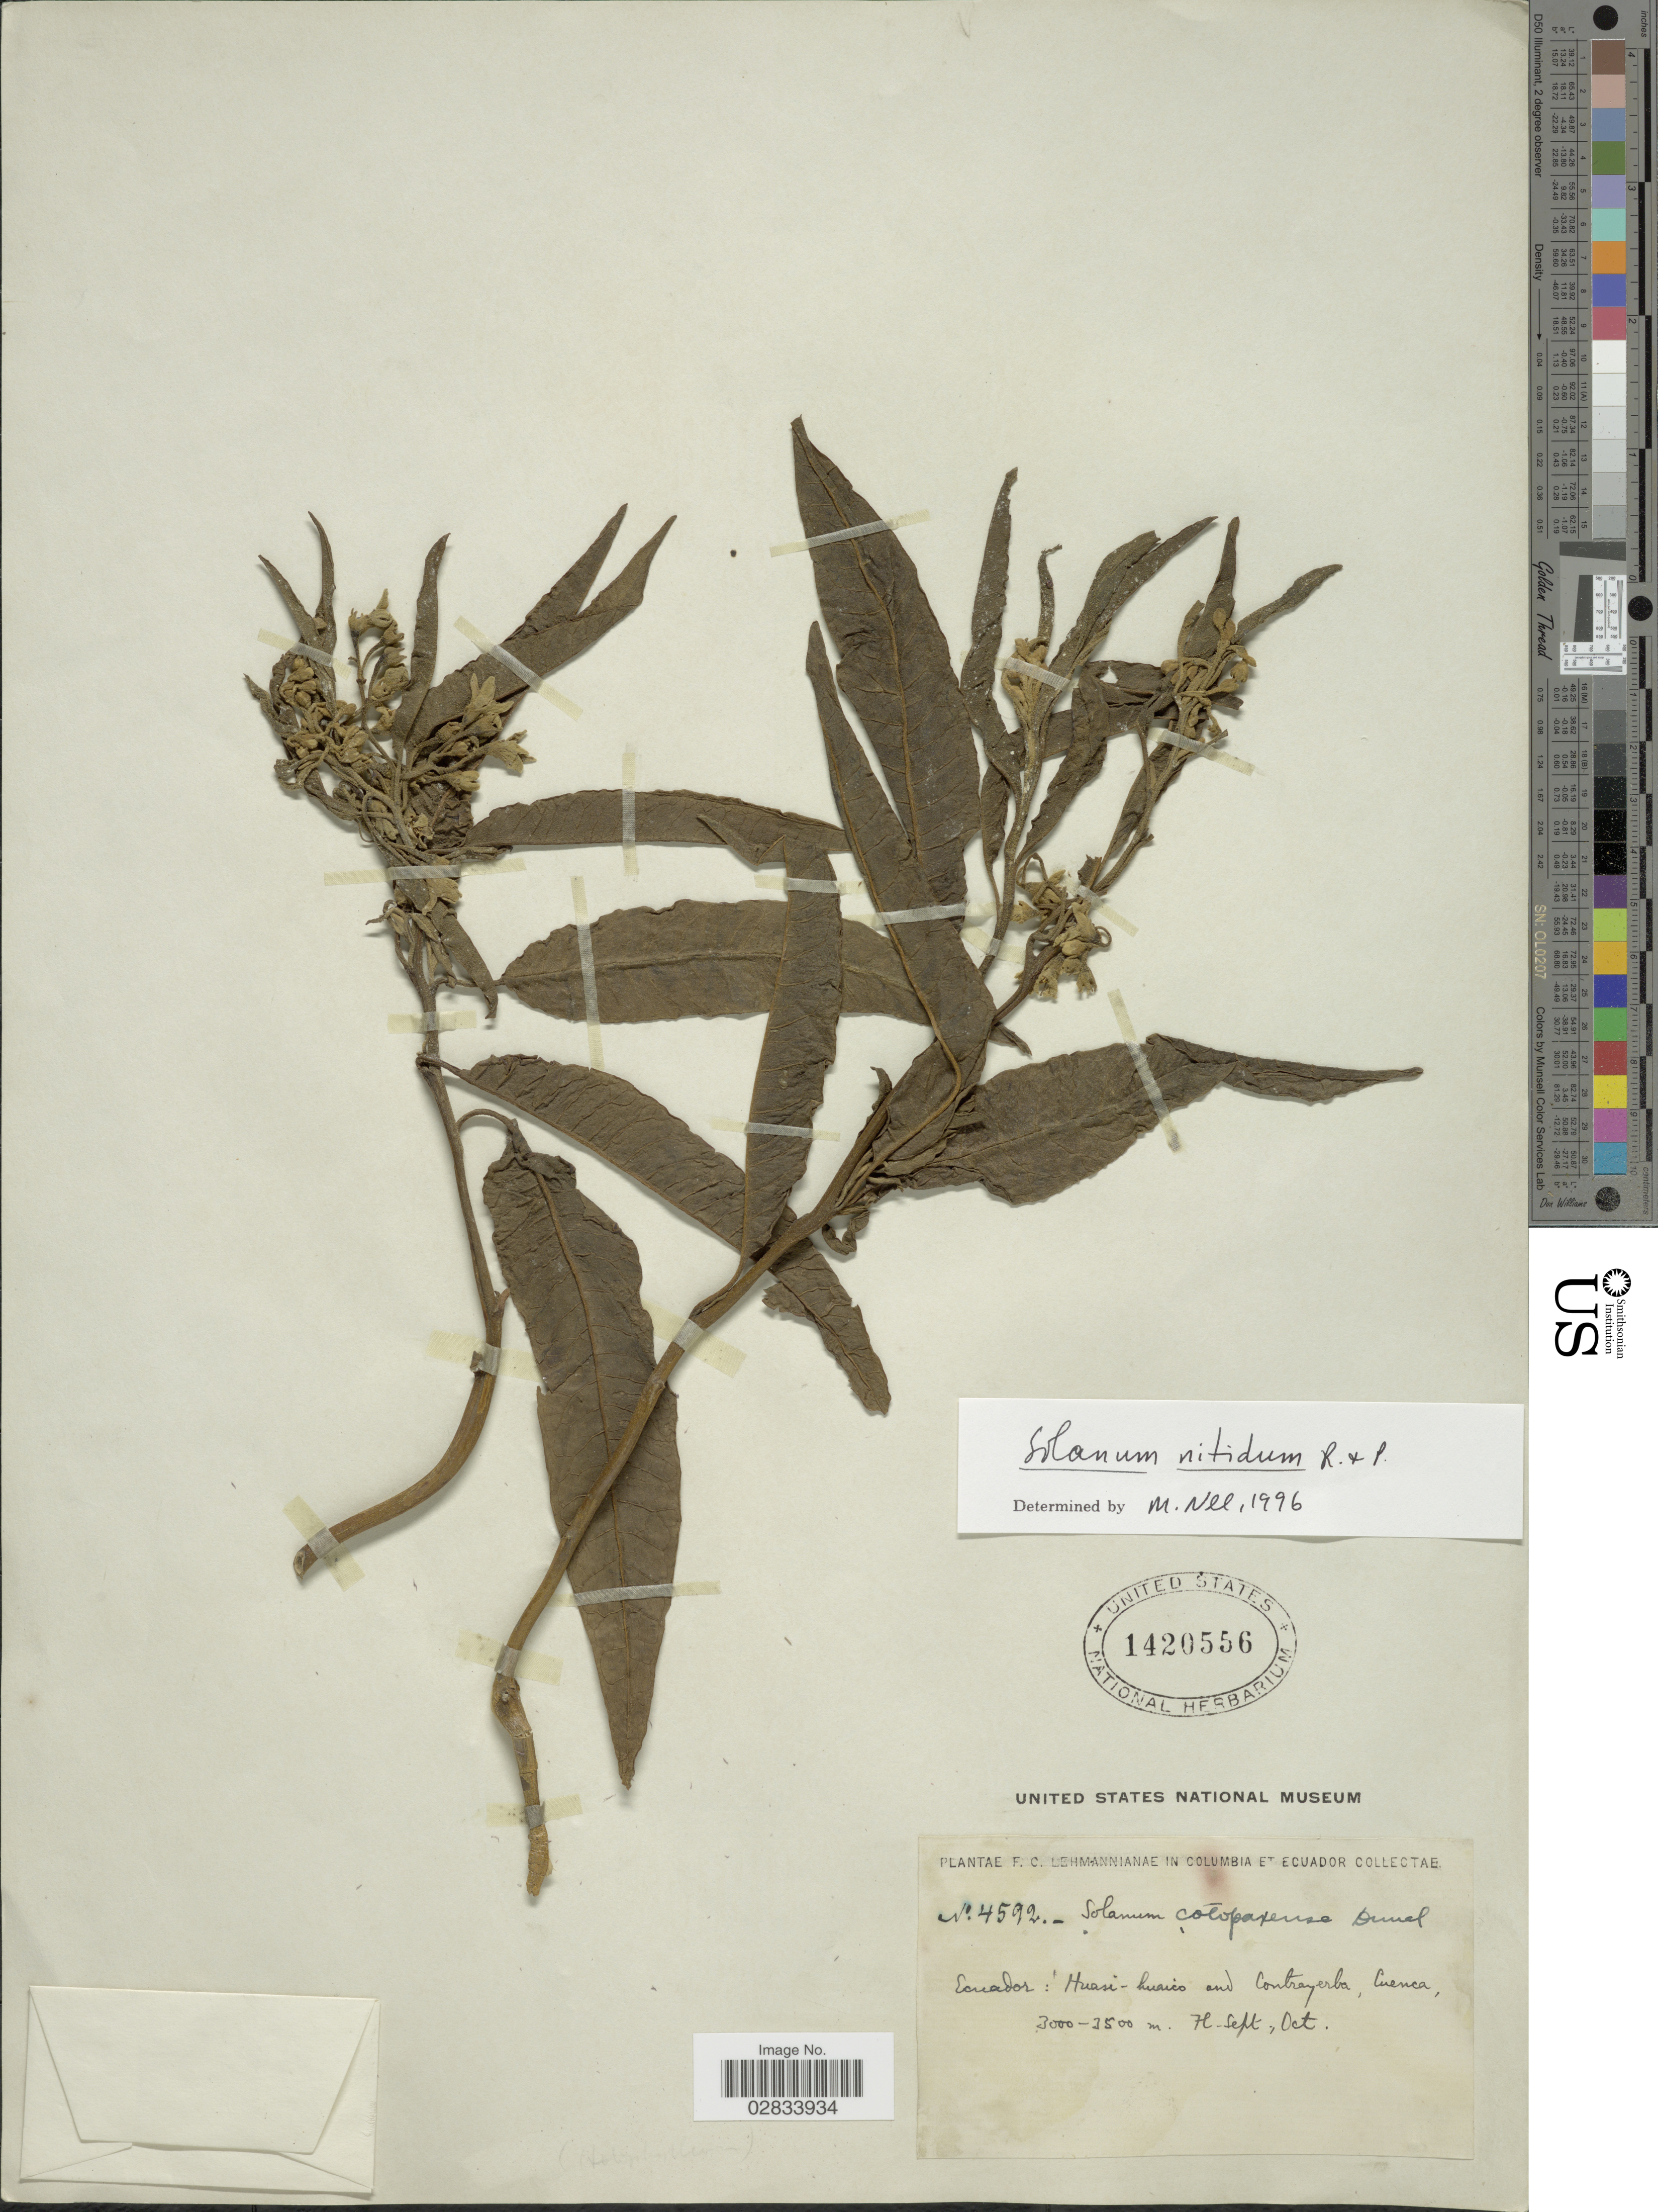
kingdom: Plantae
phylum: Tracheophyta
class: Magnoliopsida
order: Solanales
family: Solanaceae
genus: Solanum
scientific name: Solanum nitidum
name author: Ruiz & Pav.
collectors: F. C. Lehmann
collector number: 4592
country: Ecuador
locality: Ecuador: Huasi-huarico and Contrayerba, Cuenca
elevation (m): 3000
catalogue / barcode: US 1420556